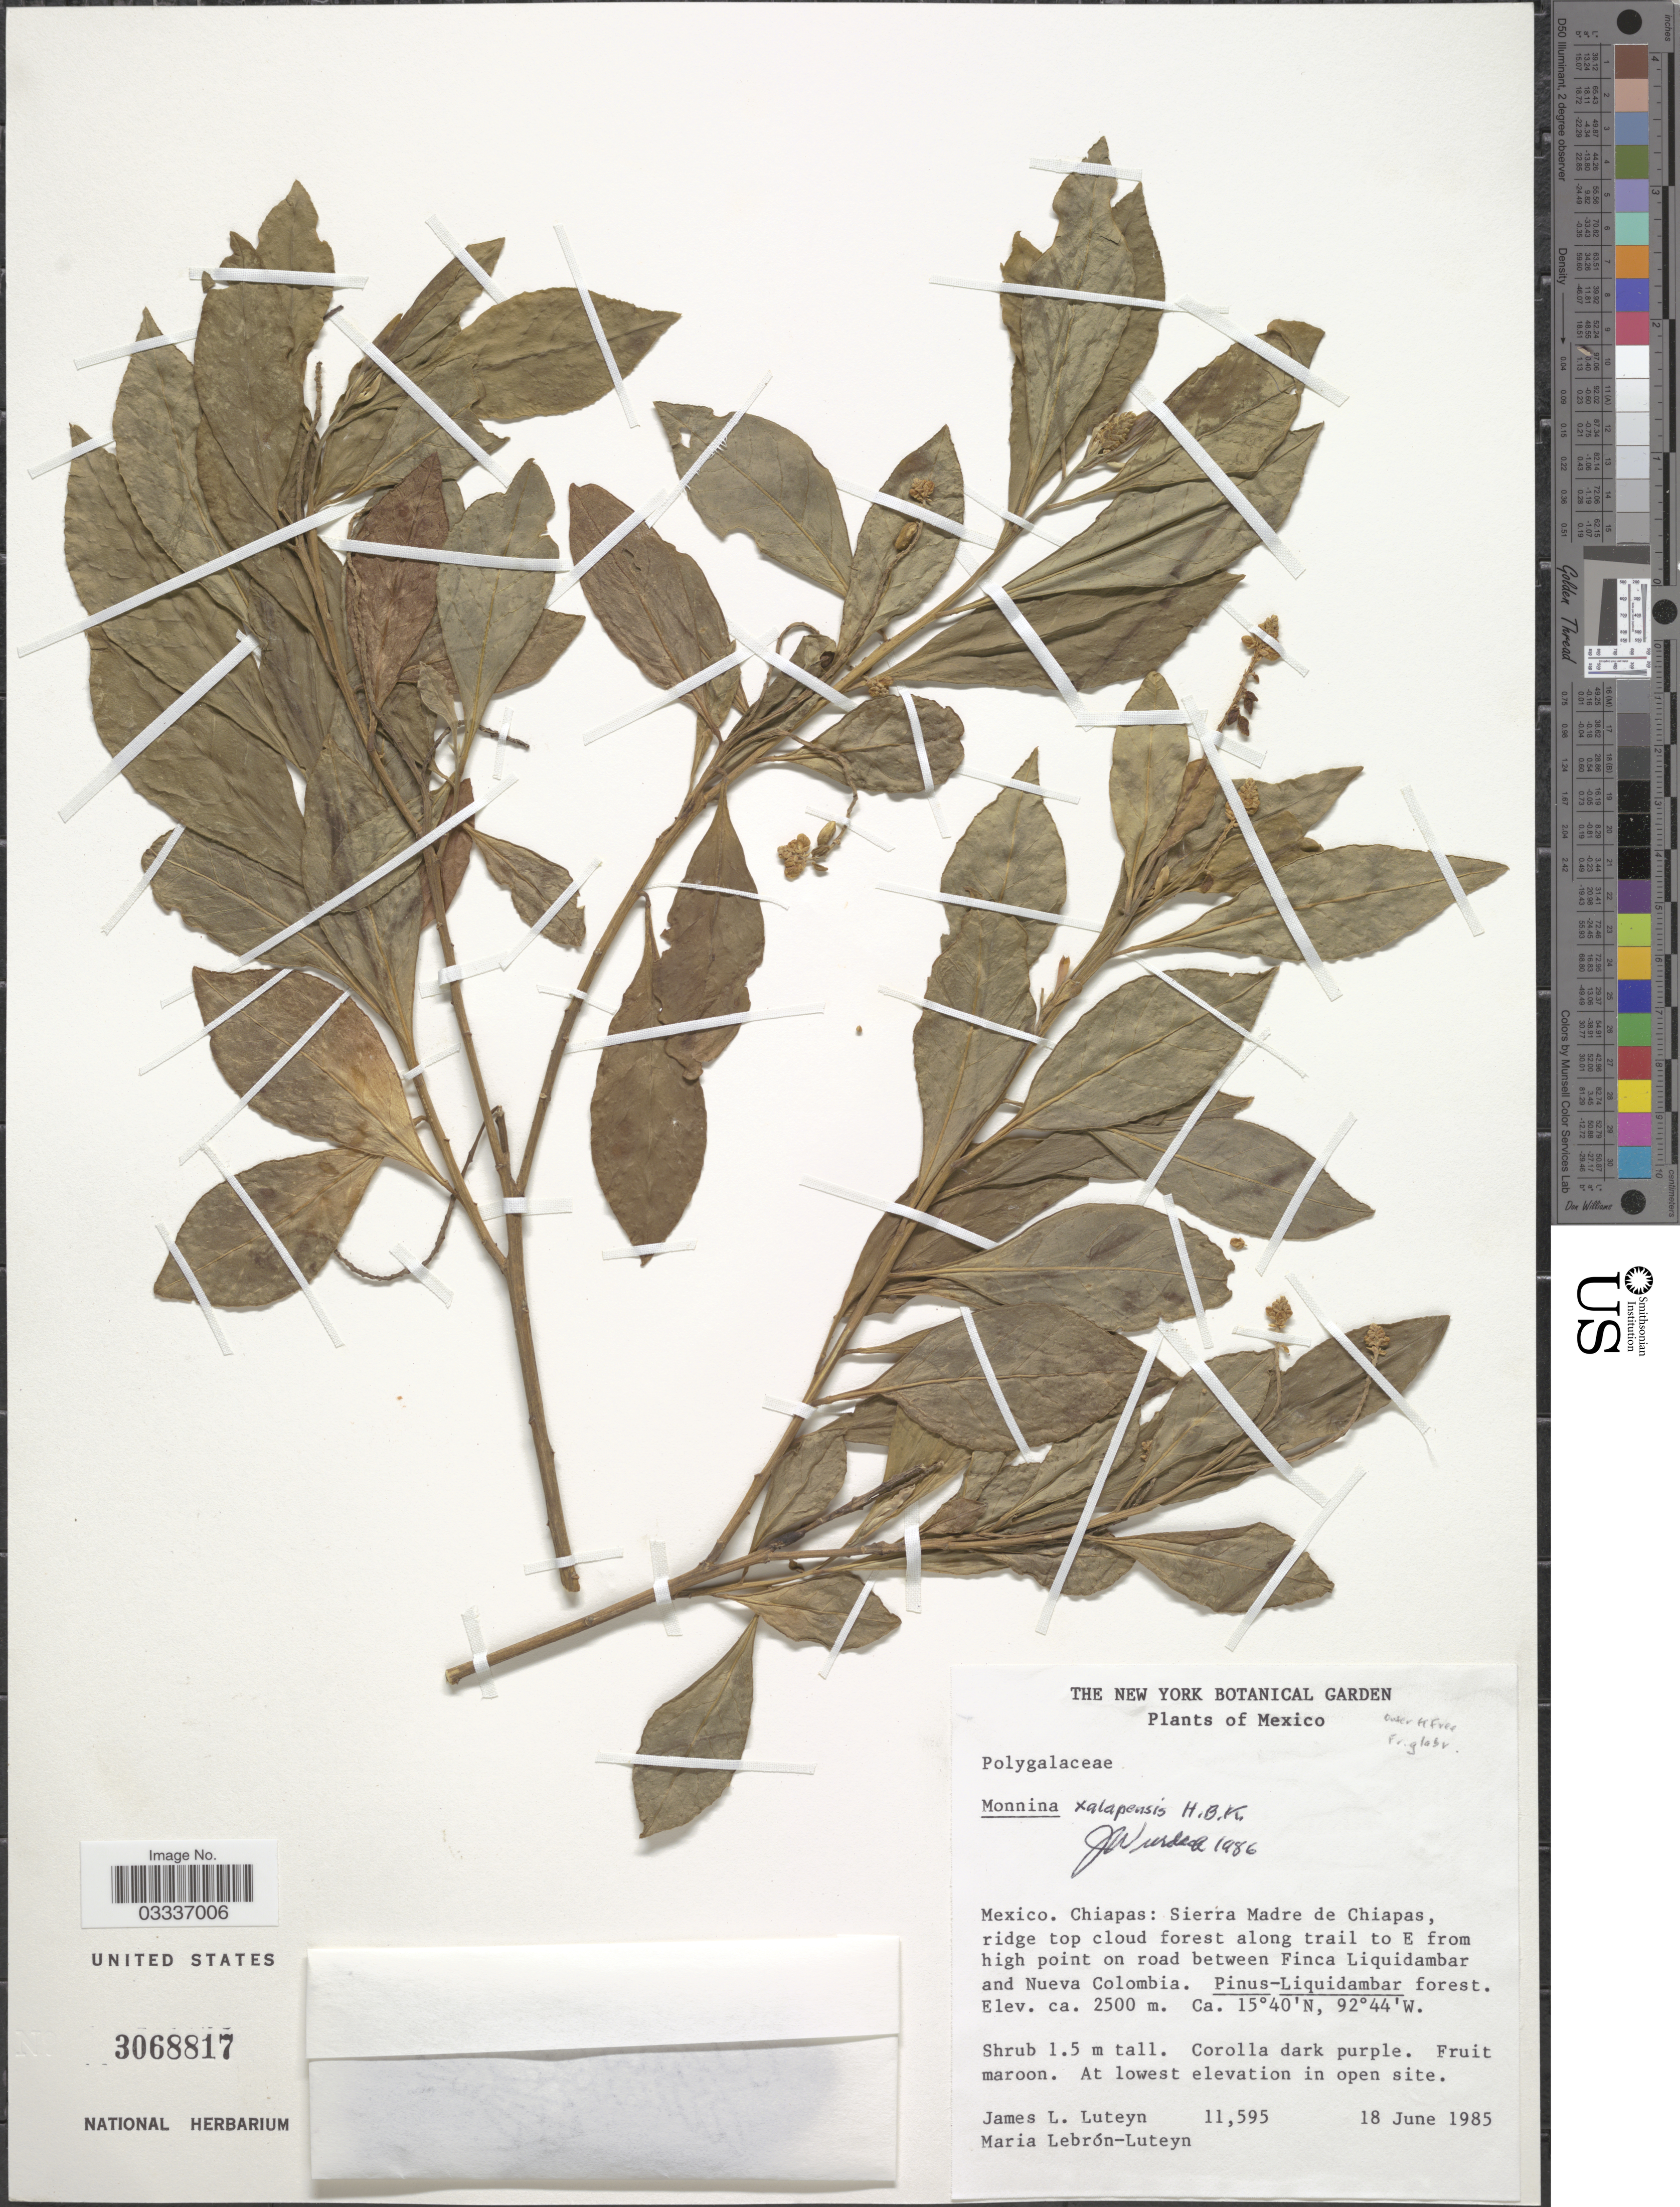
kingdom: Plantae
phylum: Tracheophyta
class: Magnoliopsida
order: Fabales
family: Polygalaceae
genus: Monnina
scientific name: Monnina xalapensis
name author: Kunth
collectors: J. L. Luteyn & M. L. Lebrón-Luteyn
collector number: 11595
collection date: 1985-06-18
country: Mexico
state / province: Chiapas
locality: Sierra Madre de Chiapas, ridge top cloud forest along trail to E from high point on road between Finca Liquidambar and Nueva Colombia.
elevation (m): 2500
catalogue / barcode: US 3068817